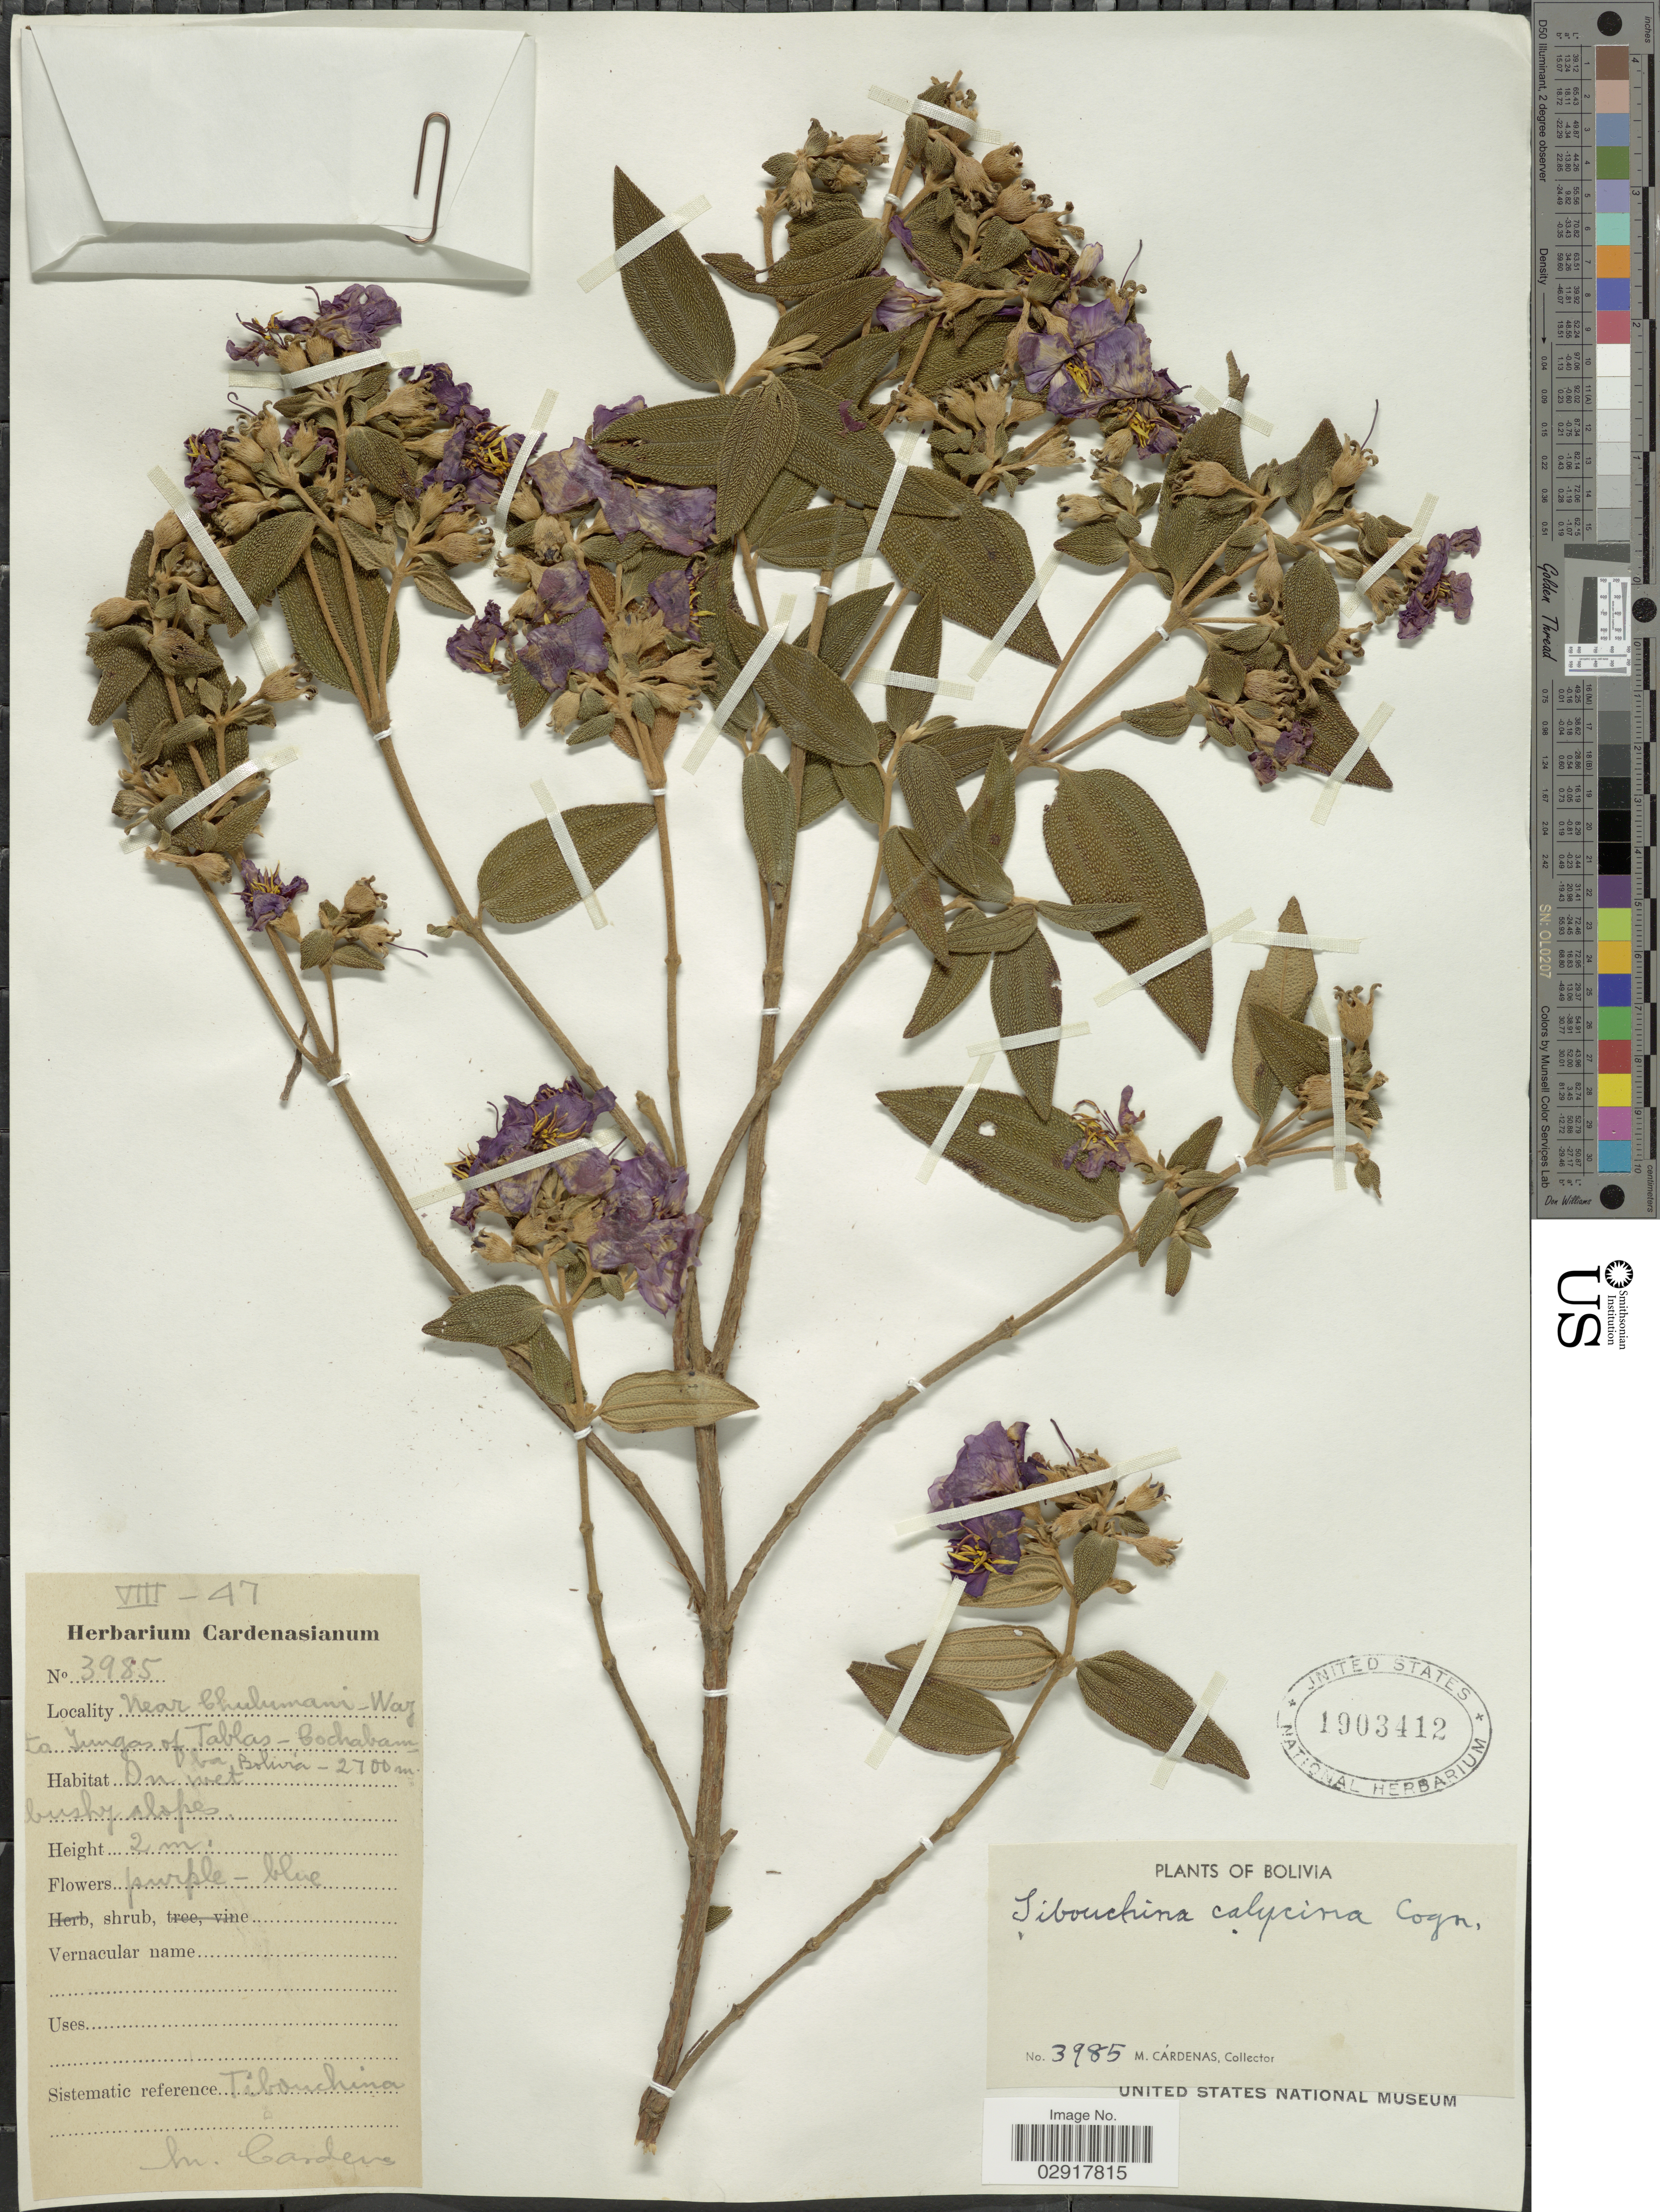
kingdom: Plantae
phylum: Tracheophyta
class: Magnoliopsida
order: Myrtales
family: Melastomataceae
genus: Tibouchina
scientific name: Tibouchina calycina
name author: Cogn.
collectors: M. Cárdenas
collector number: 3985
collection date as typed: Transcribed d/m/y: /8/47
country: Bolivia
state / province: Cochabamba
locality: Near Chulumani- Way to Yungas of Tablas. On wet bushy slope.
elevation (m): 2700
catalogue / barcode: US 1903412